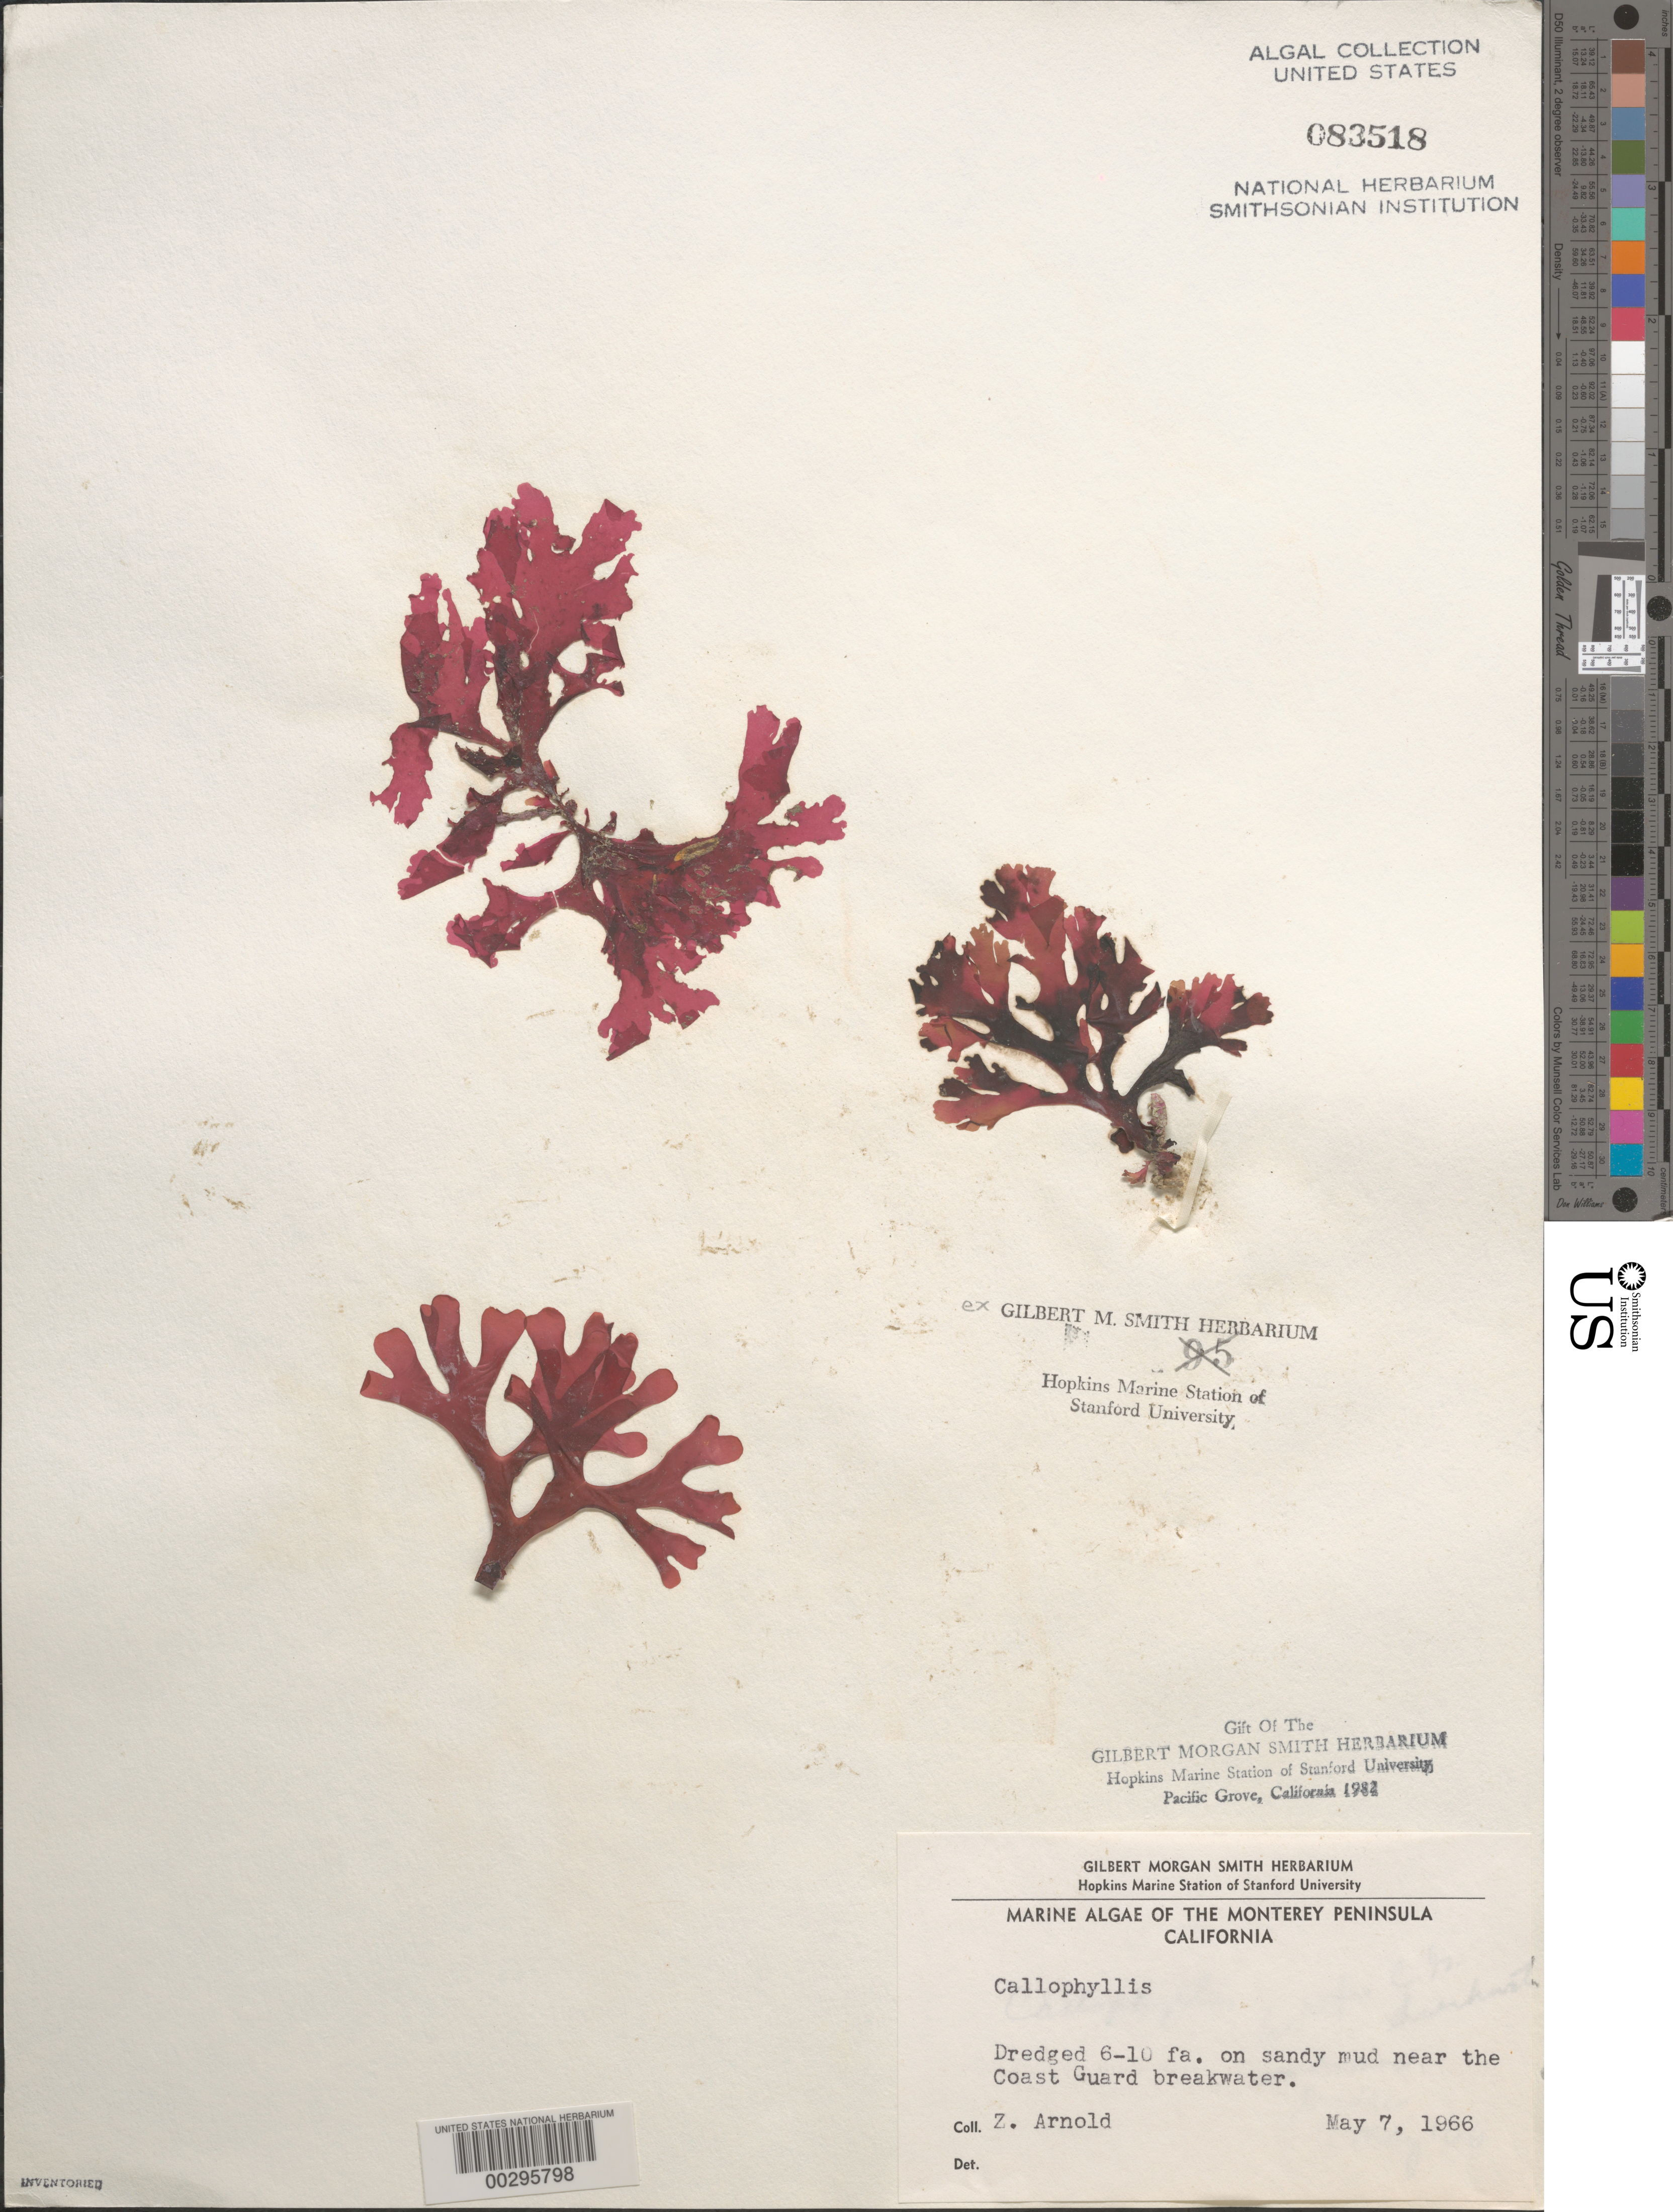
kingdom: Plantae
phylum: Rhodophyta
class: Florideophyceae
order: Gigartinales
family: Kallymeniaceae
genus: Callophyllis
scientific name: Callophyllis sp.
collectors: Z. M. Arnold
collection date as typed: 07 May 1966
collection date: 1966-05-07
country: United States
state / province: California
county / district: Monterey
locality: Monterey, near Coast Guard breakwater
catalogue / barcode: US 83518